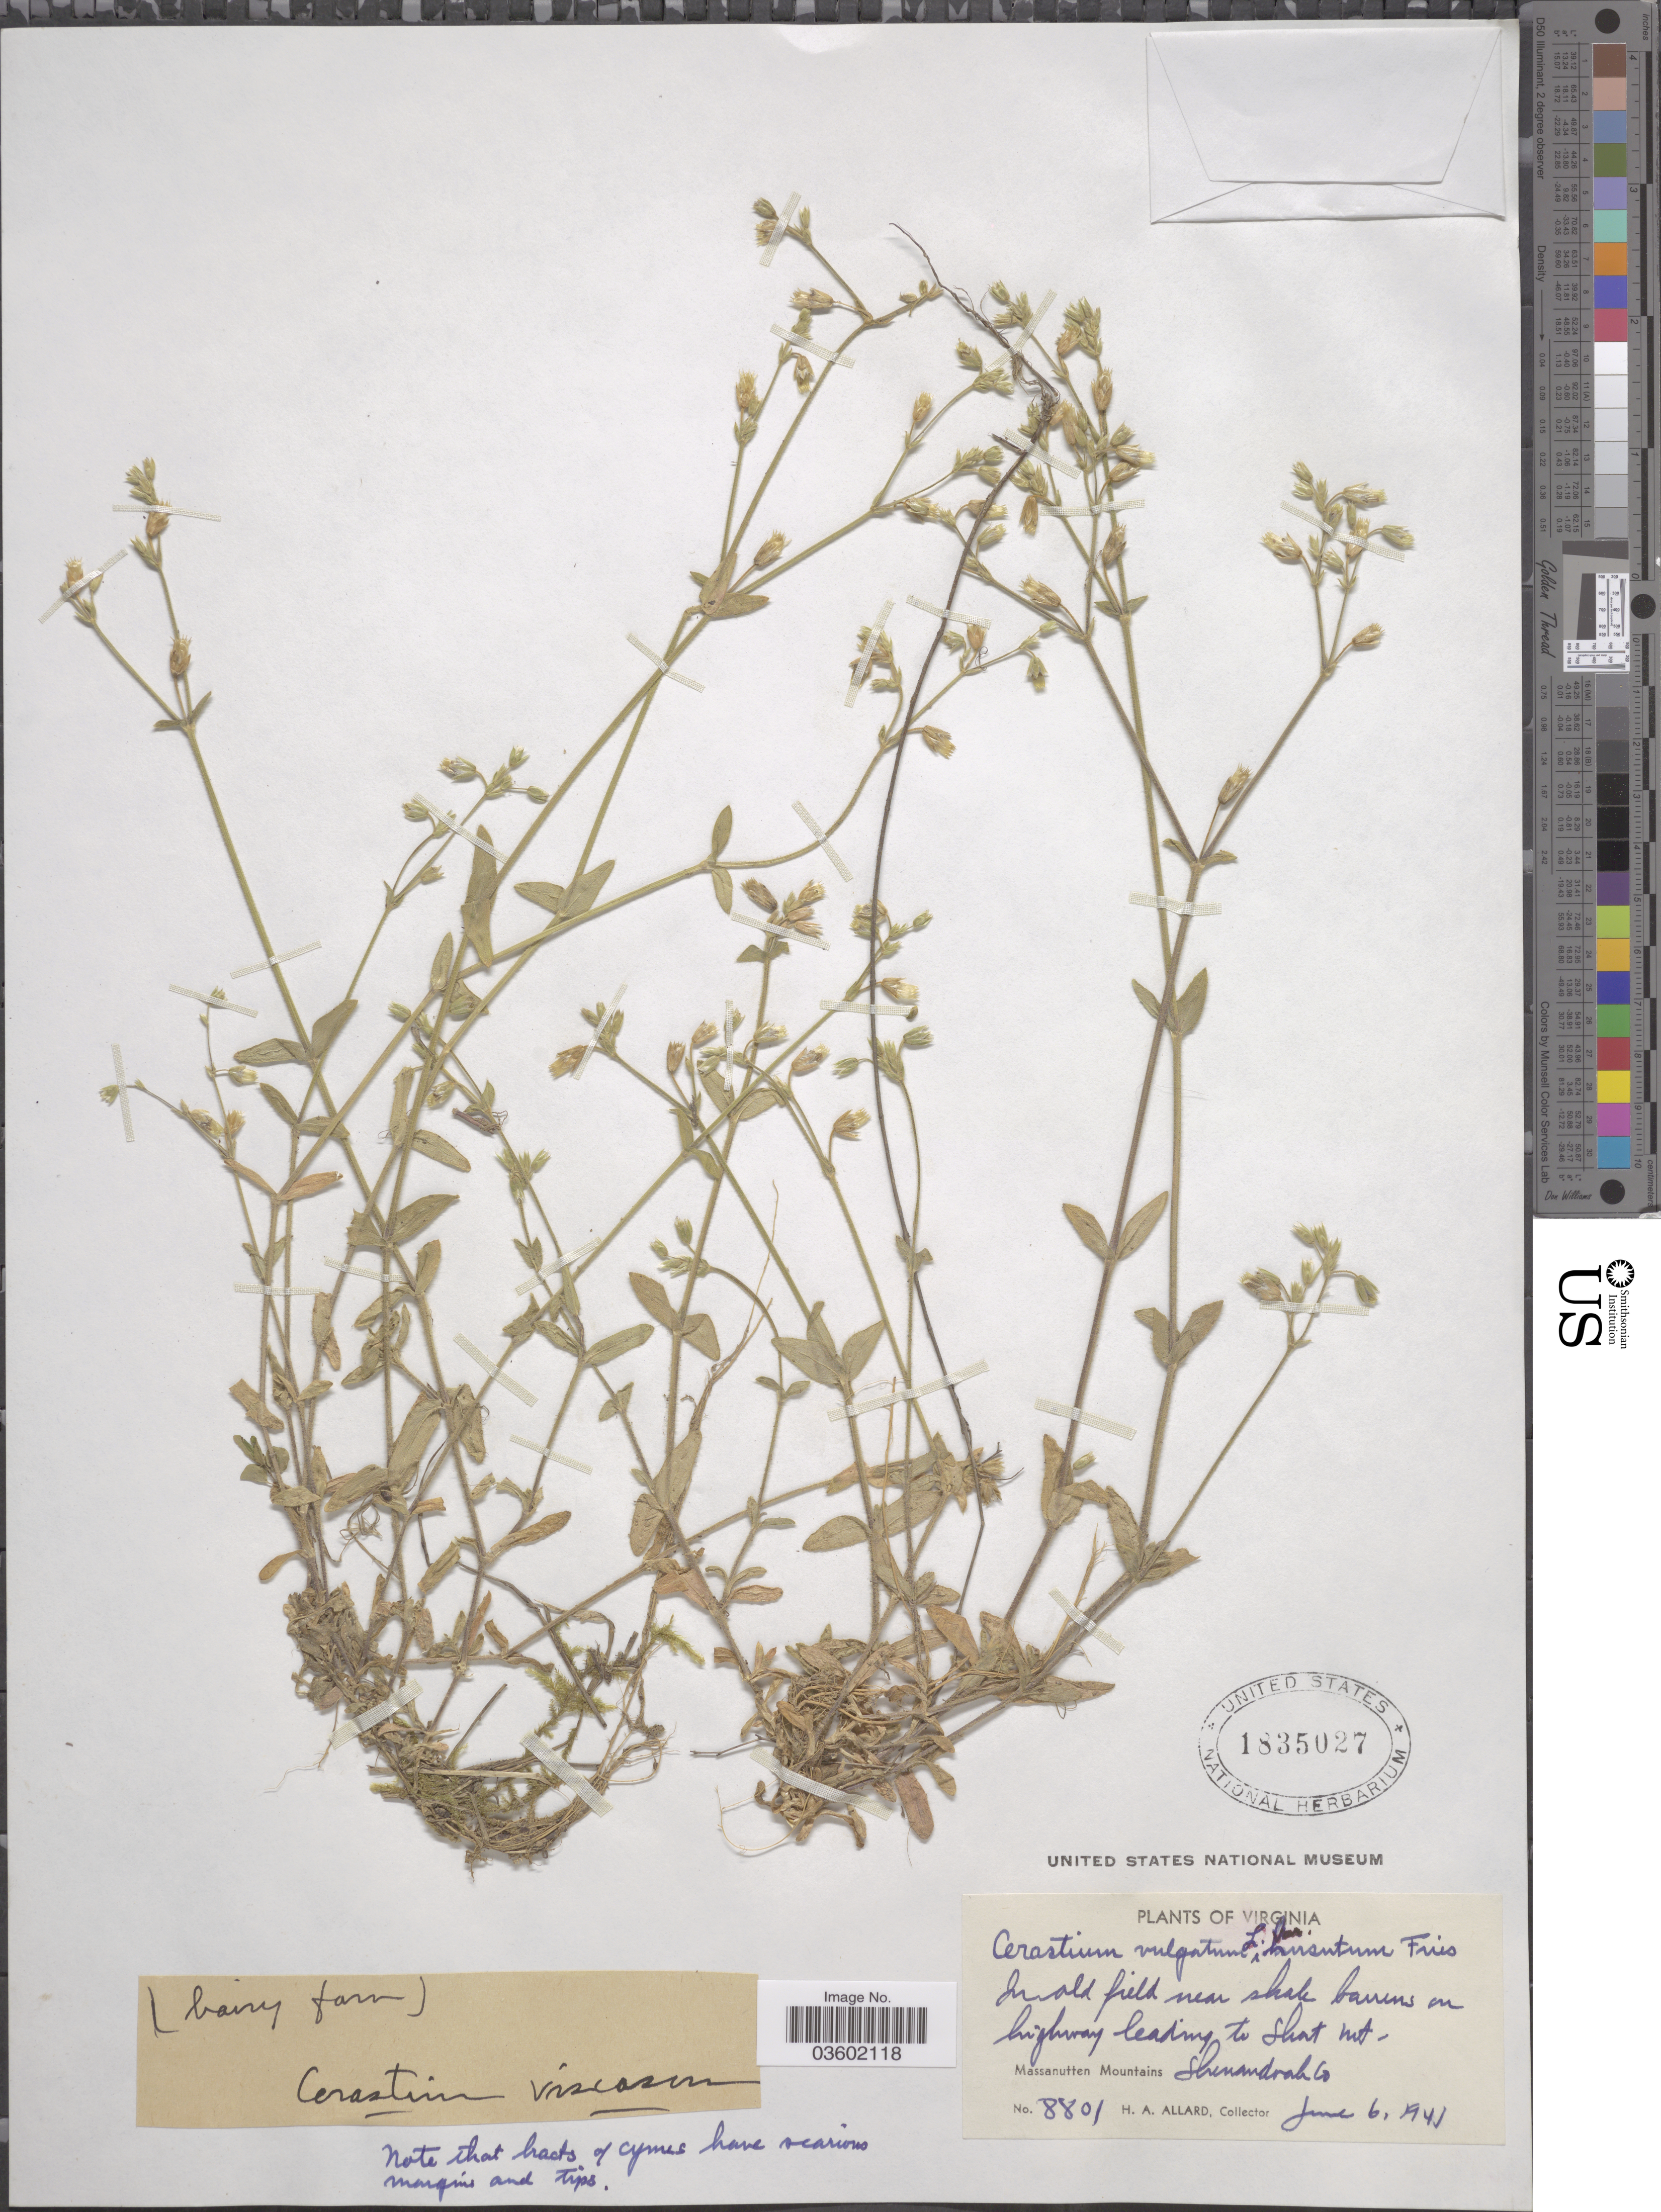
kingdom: Plantae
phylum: Tracheophyta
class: Magnoliopsida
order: Caryophyllales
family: Caryophyllaceae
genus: Cerastium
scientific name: Cerastium vulgatum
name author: L.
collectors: H. A. Allard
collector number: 8801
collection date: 1941-06-06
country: United States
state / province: Virginia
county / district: Shenandoah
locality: On highway leading to Short Mt., Massanutten Mountains Shenandoah Co.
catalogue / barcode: US 1835027